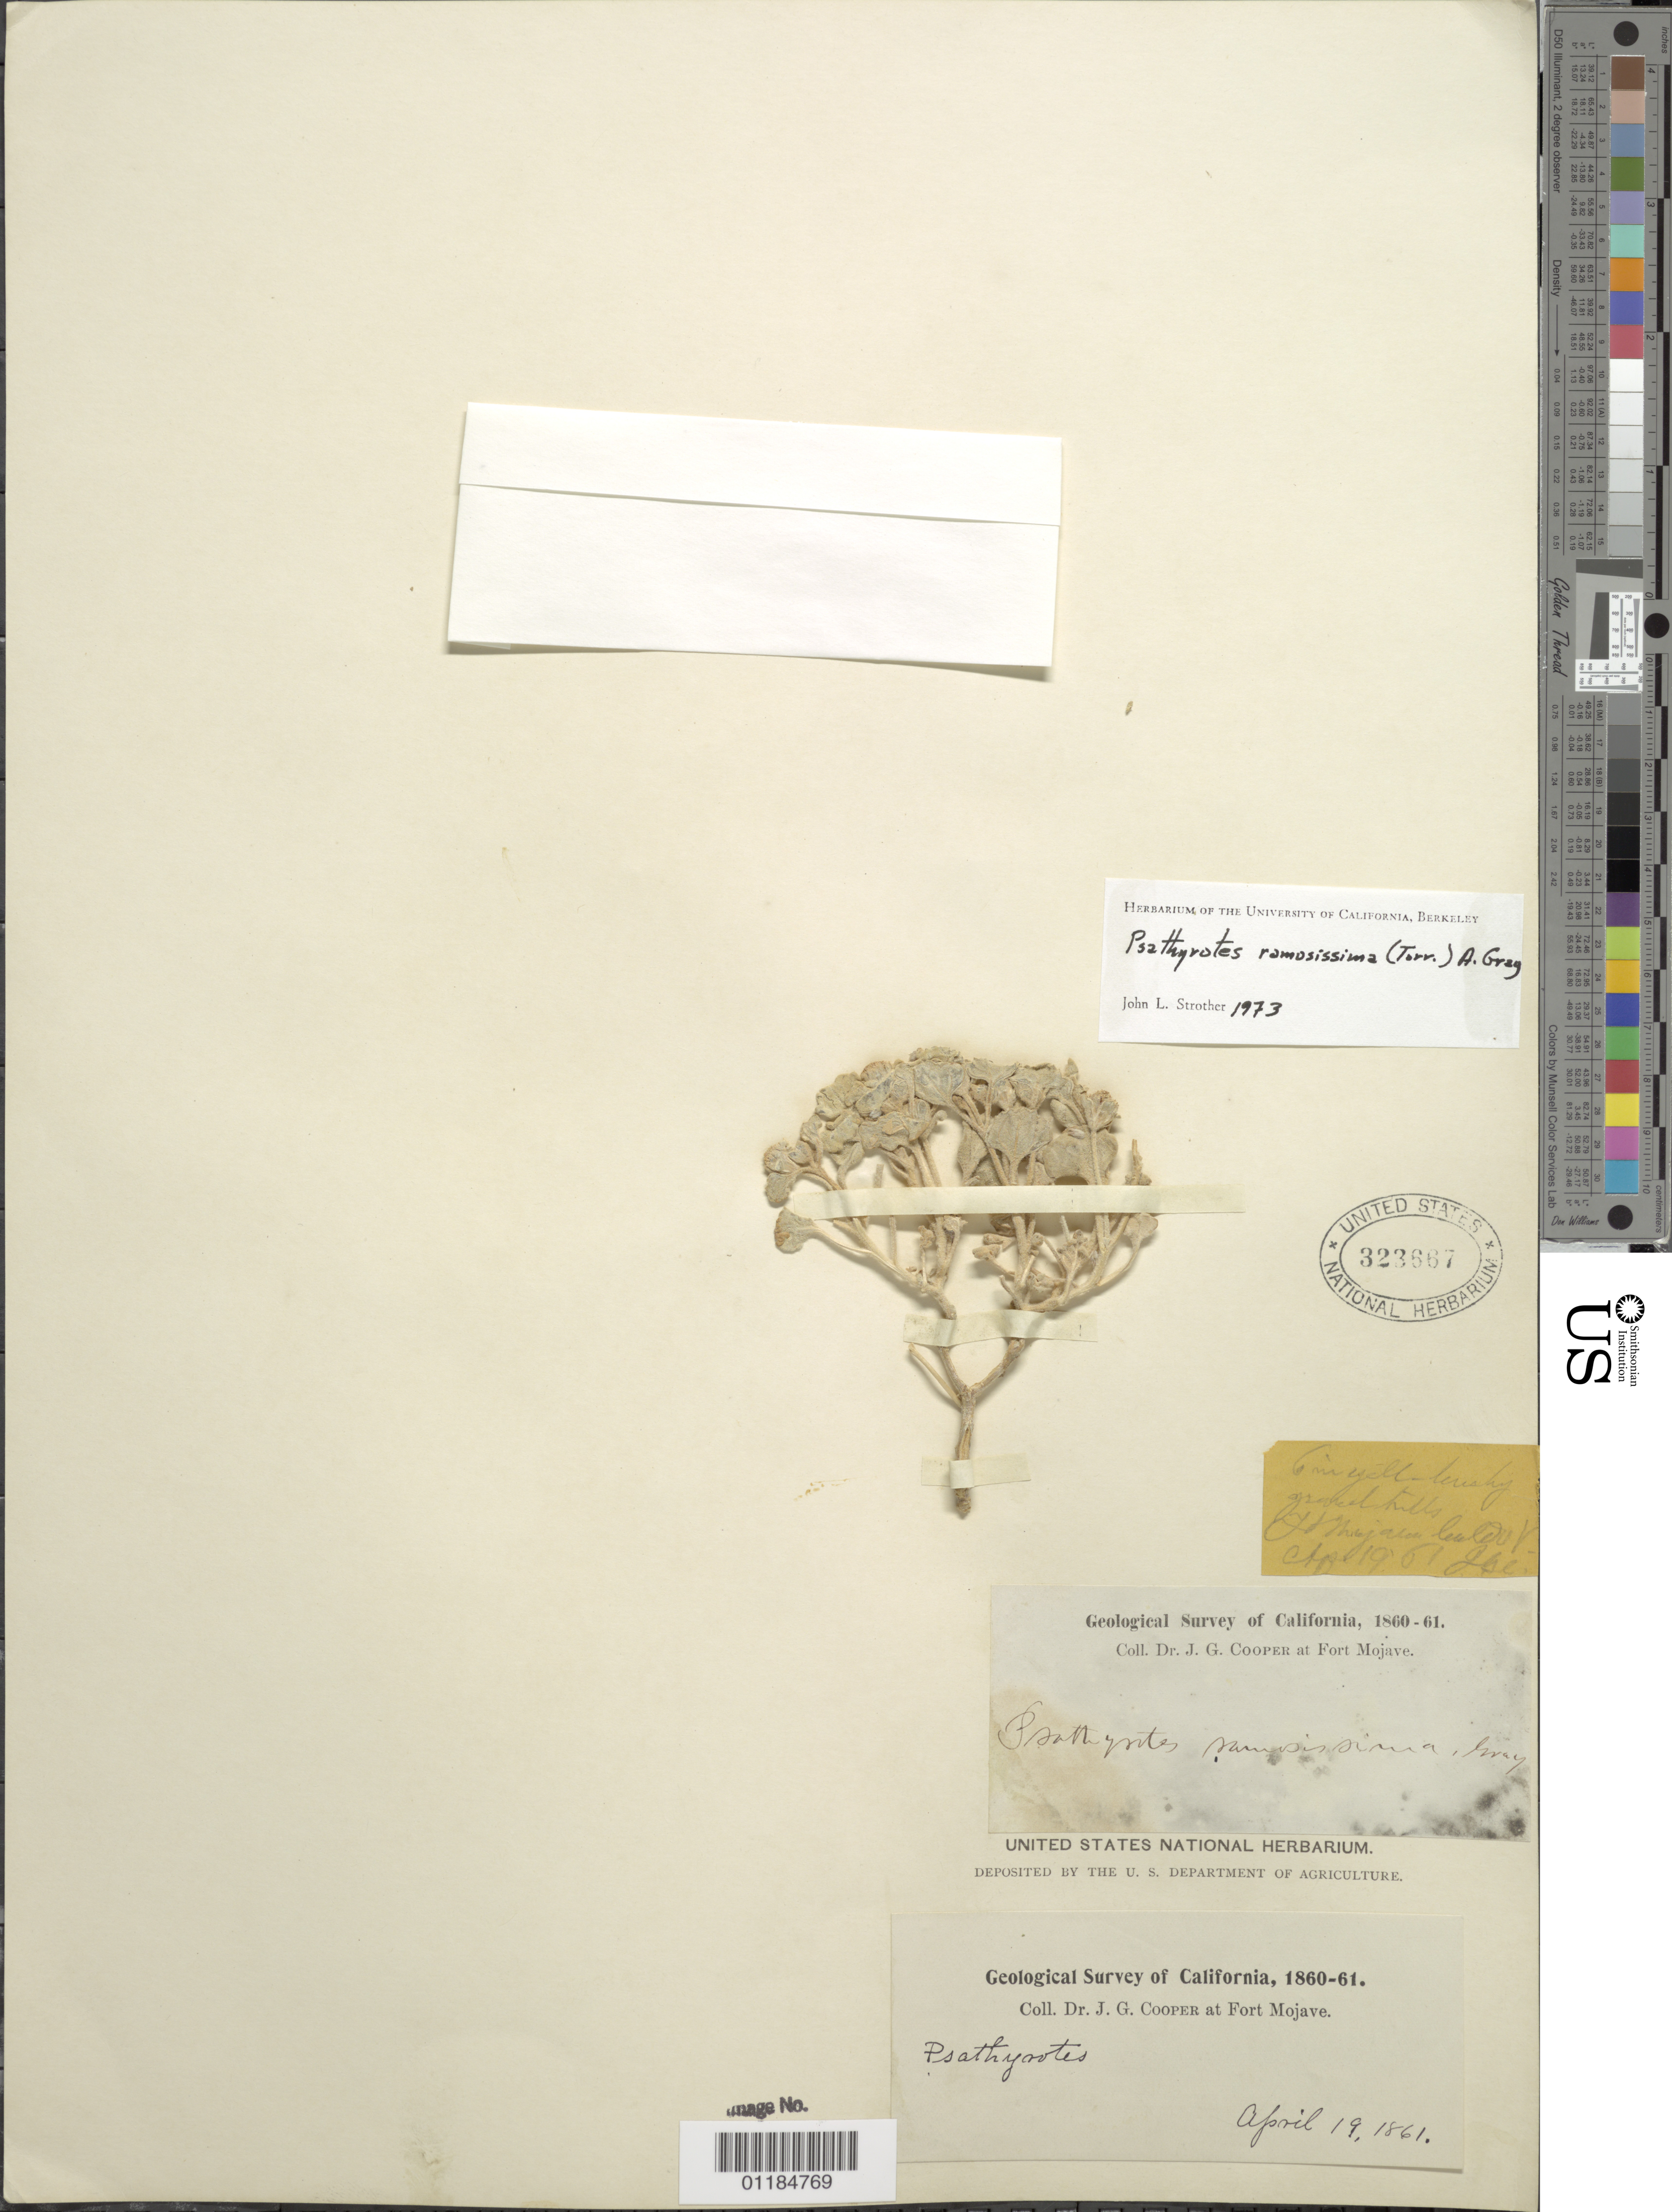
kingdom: Plantae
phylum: Tracheophyta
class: Magnoliopsida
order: Asterales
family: Asteraceae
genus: Psathyrotes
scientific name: Psathyrotes ramosissima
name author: (Torr.) A. Gray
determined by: Strother, J. L., (UC), University of California Berkeley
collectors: J. G. Cooper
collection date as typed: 19 Apr 1861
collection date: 1861-04-19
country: United States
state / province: California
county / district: San Bernardino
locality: Fort Mojave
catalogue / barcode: US 323667